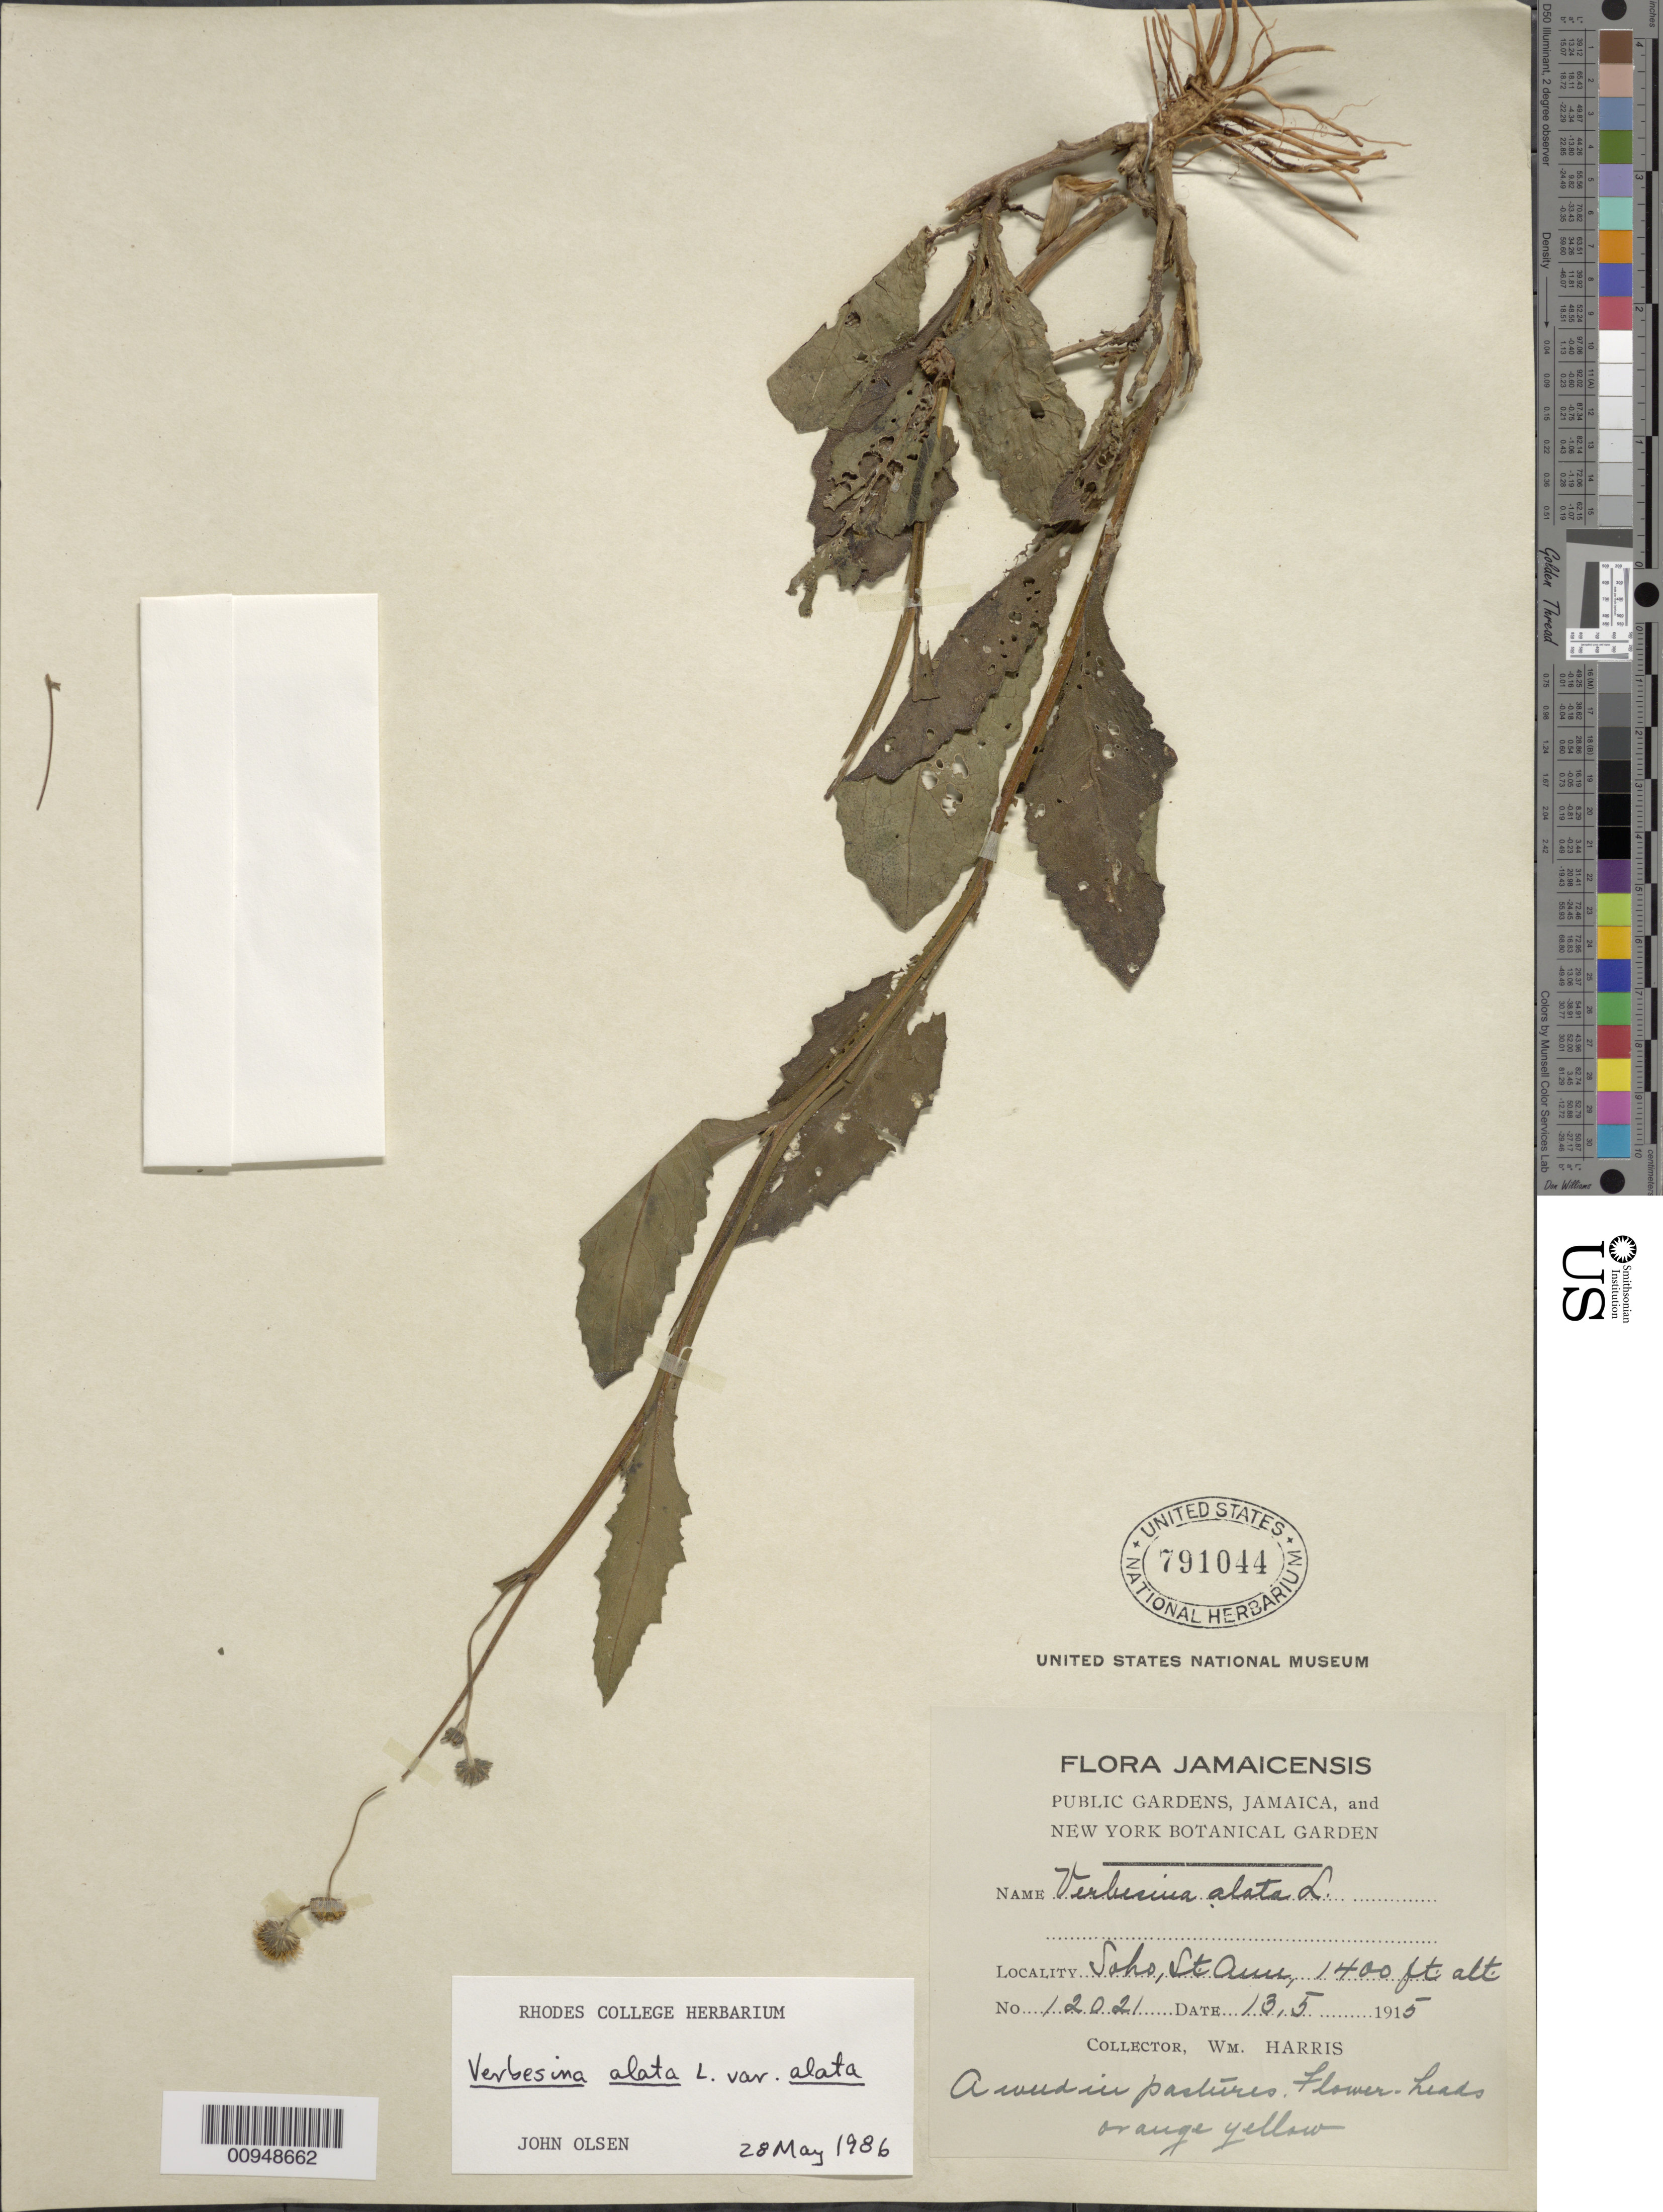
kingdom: Plantae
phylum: Tracheophyta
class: Magnoliopsida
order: Asterales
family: Asteraceae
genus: Verbesina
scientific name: Verbesina alata var. alata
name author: L.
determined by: Olsen, J.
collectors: W. H. Harris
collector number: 12021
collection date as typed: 13 May 1915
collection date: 1915-05-13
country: Jamaica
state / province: Saint Ann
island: Jamaica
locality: Soho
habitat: In pastures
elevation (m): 427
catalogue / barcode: US 791044